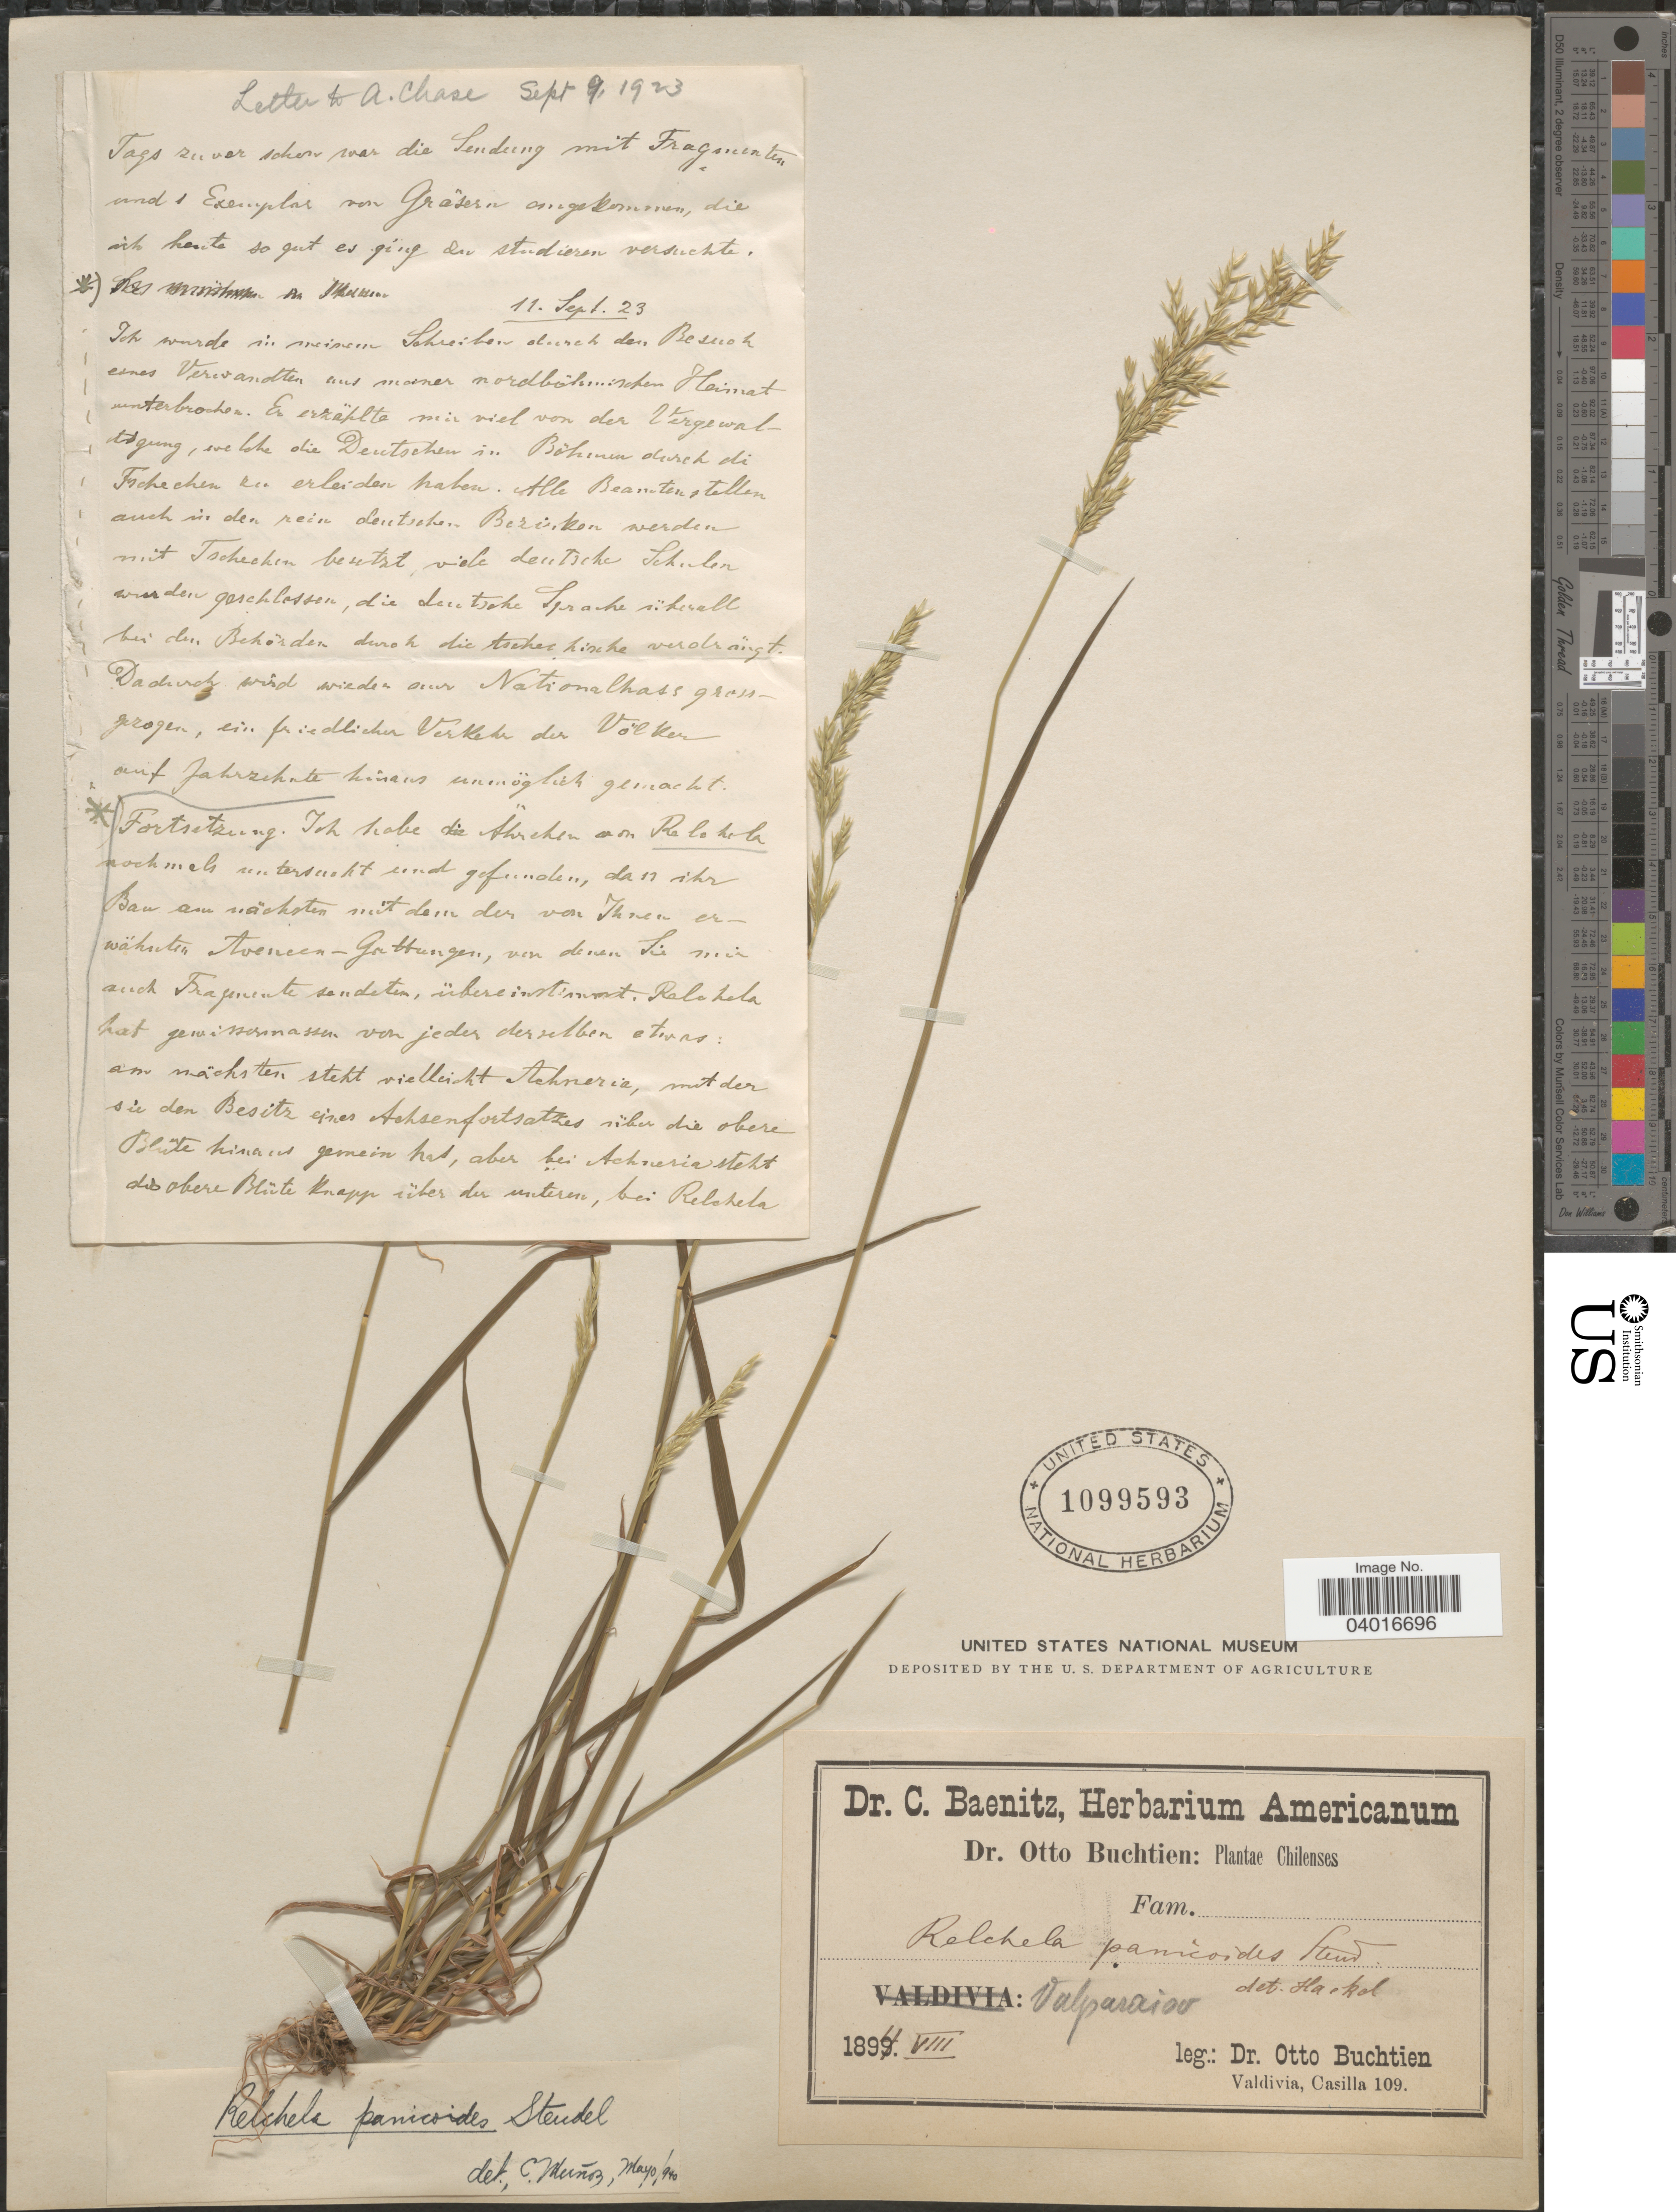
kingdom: Plantae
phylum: Tracheophyta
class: Liliopsida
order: Poales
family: Poaceae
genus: Relchela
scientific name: Relchela panicoides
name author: Steud.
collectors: O. Buchtien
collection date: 1894-08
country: Chile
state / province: Valparaíso (V)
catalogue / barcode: US 1099593